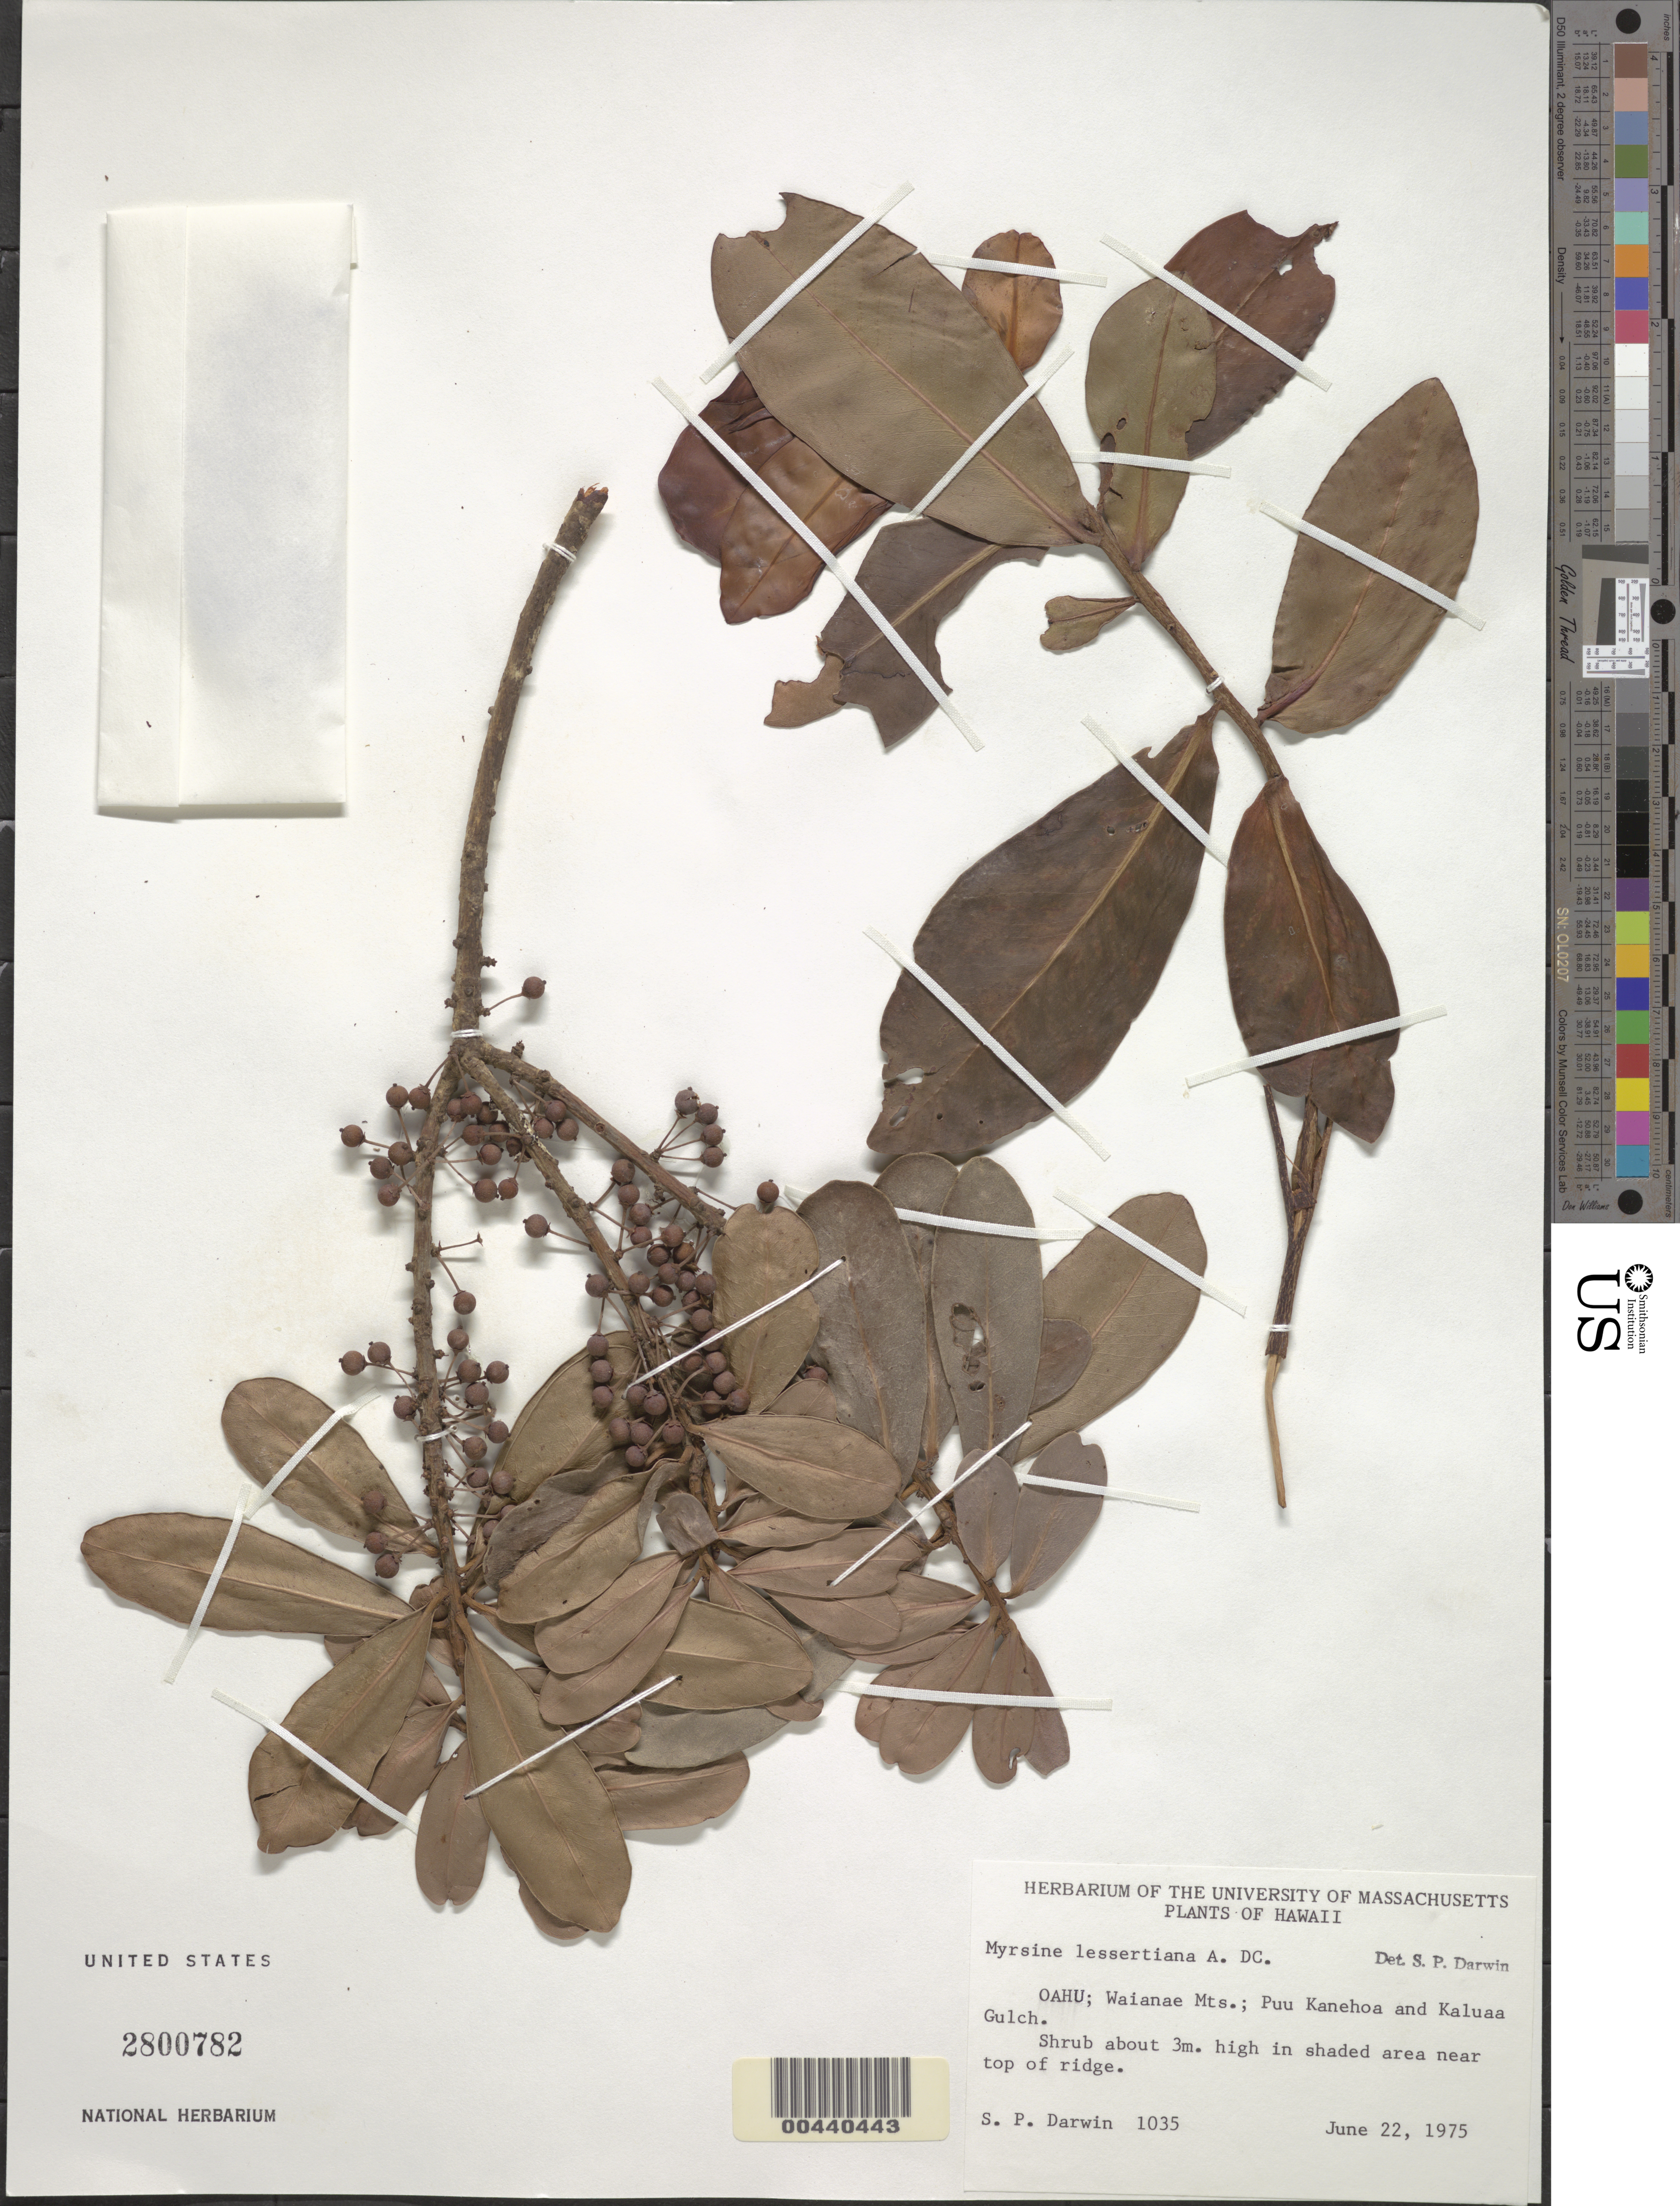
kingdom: Plantae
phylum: Tracheophyta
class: Magnoliopsida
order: Ericales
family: Primulaceae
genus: Myrsine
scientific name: Myrsine lessertiana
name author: A. DC.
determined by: Darwin, S. P.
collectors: S. P. Darwin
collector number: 1035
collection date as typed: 22 Jun 1975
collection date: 1975-06-22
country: United States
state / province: Hawaii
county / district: Honolulu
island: Oahu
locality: Waianae Mts.; Puu Kanehoa and Kaluaa Gulch, near top of ridge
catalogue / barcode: US 2800782